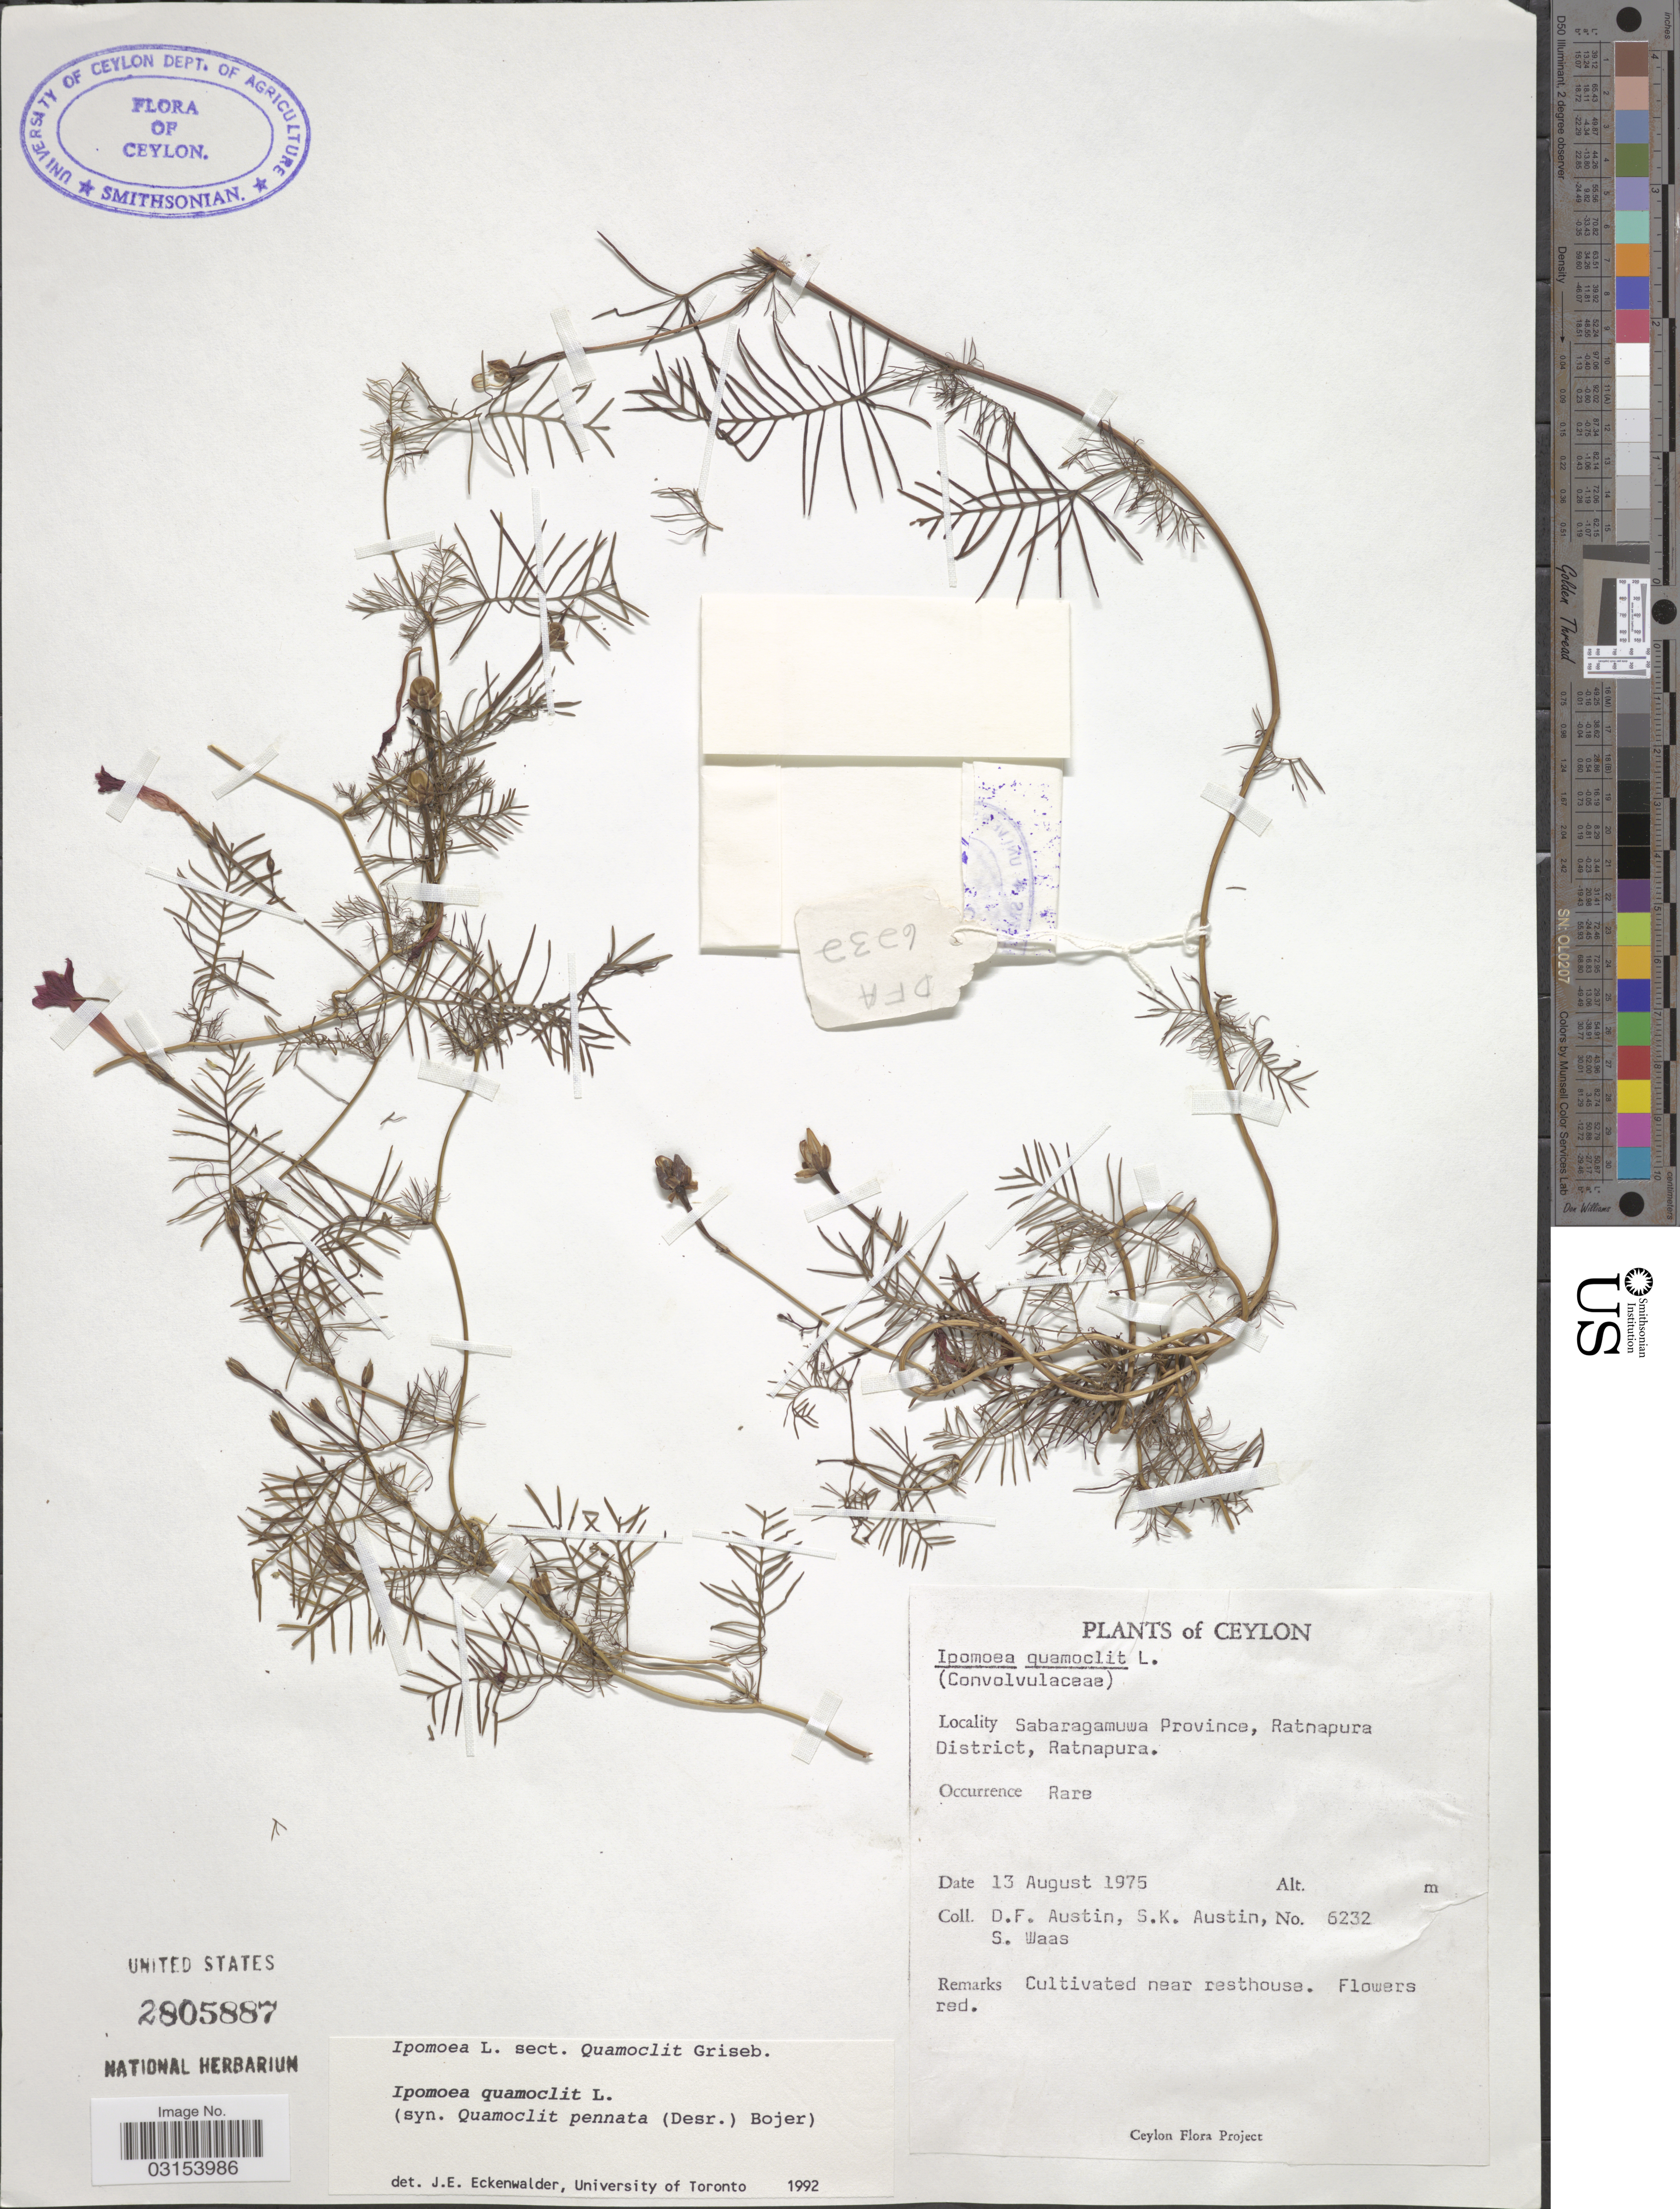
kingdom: Plantae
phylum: Tracheophyta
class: Magnoliopsida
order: Solanales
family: Convolvulaceae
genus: Ipomoea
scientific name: Ipomoea quamoclit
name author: L.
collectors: D. Austin, S. Austin & S. Waas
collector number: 6232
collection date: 1975-08-13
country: Sri Lanka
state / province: Sabaragamuwa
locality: Ceylon. Ratnapura District, Ratnapura.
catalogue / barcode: US 2805887